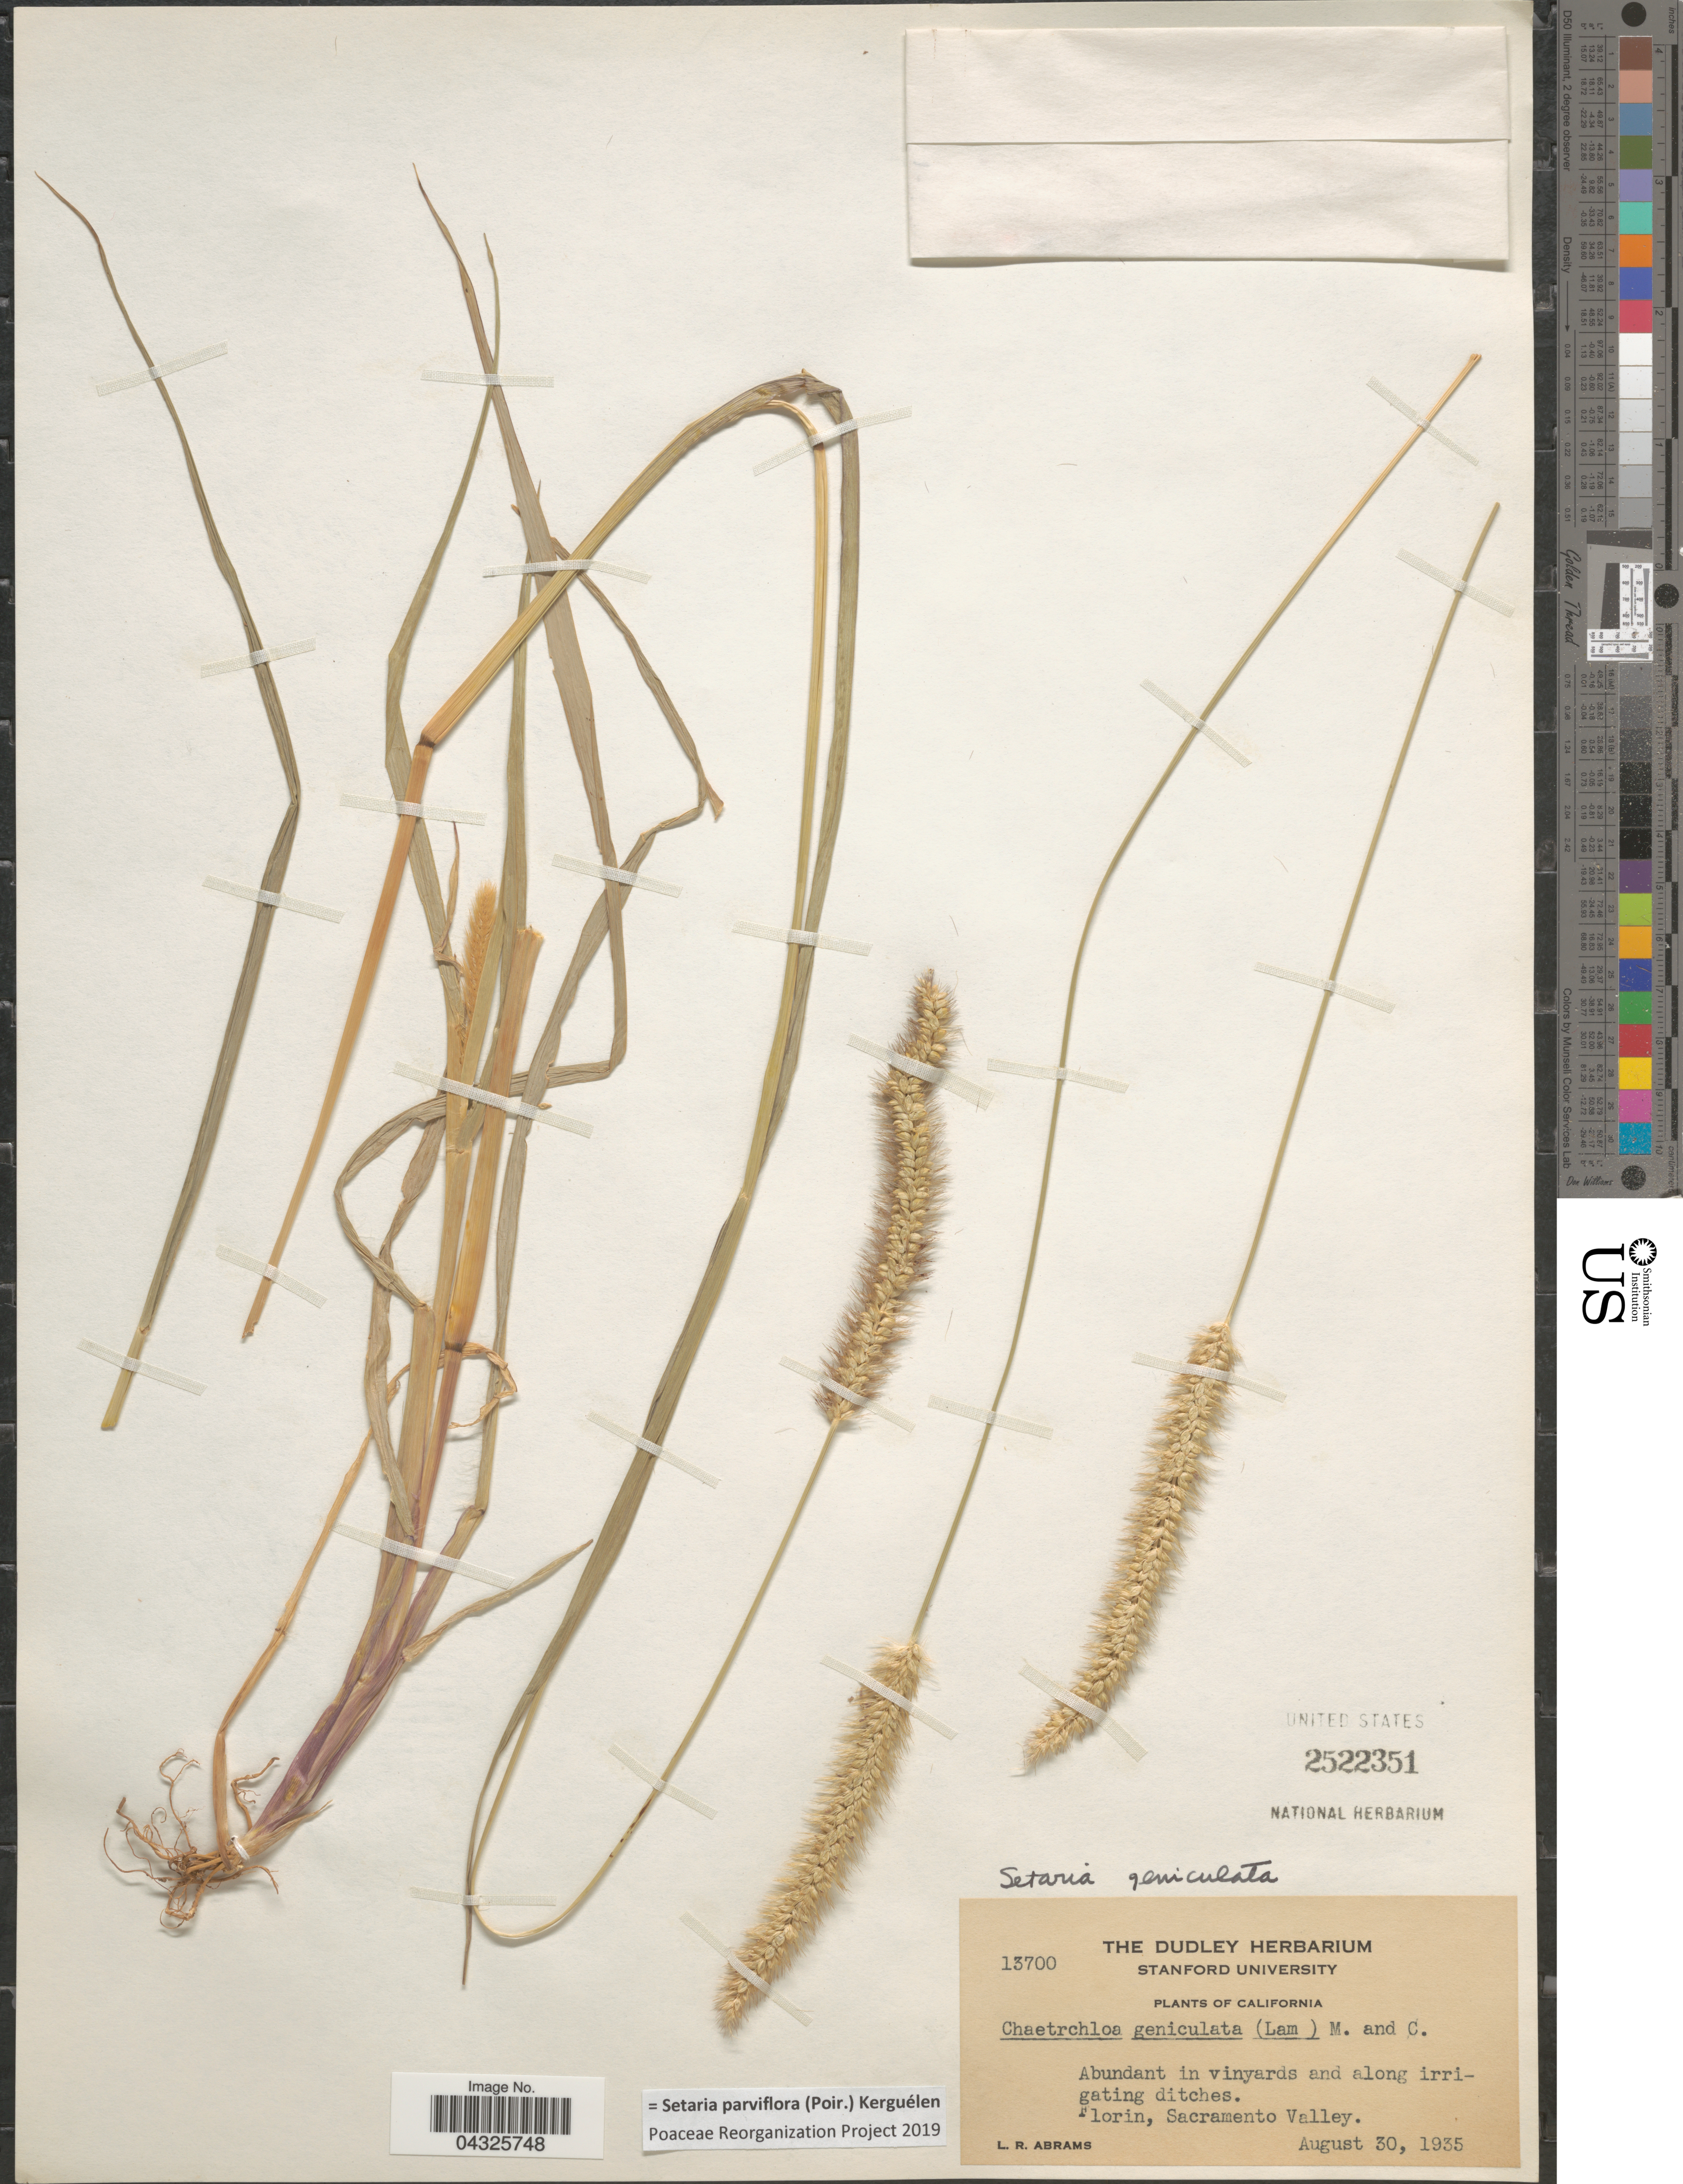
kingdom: Plantae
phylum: Tracheophyta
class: Liliopsida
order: Poales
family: Poaceae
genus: Setaria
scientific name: Setaria parviflora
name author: (Poir.) Kerguélen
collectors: L. Abrams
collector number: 13700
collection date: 1935-08-30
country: United States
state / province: California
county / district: Sacramento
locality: Florin, Sacramento Valley.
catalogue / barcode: US 2522351